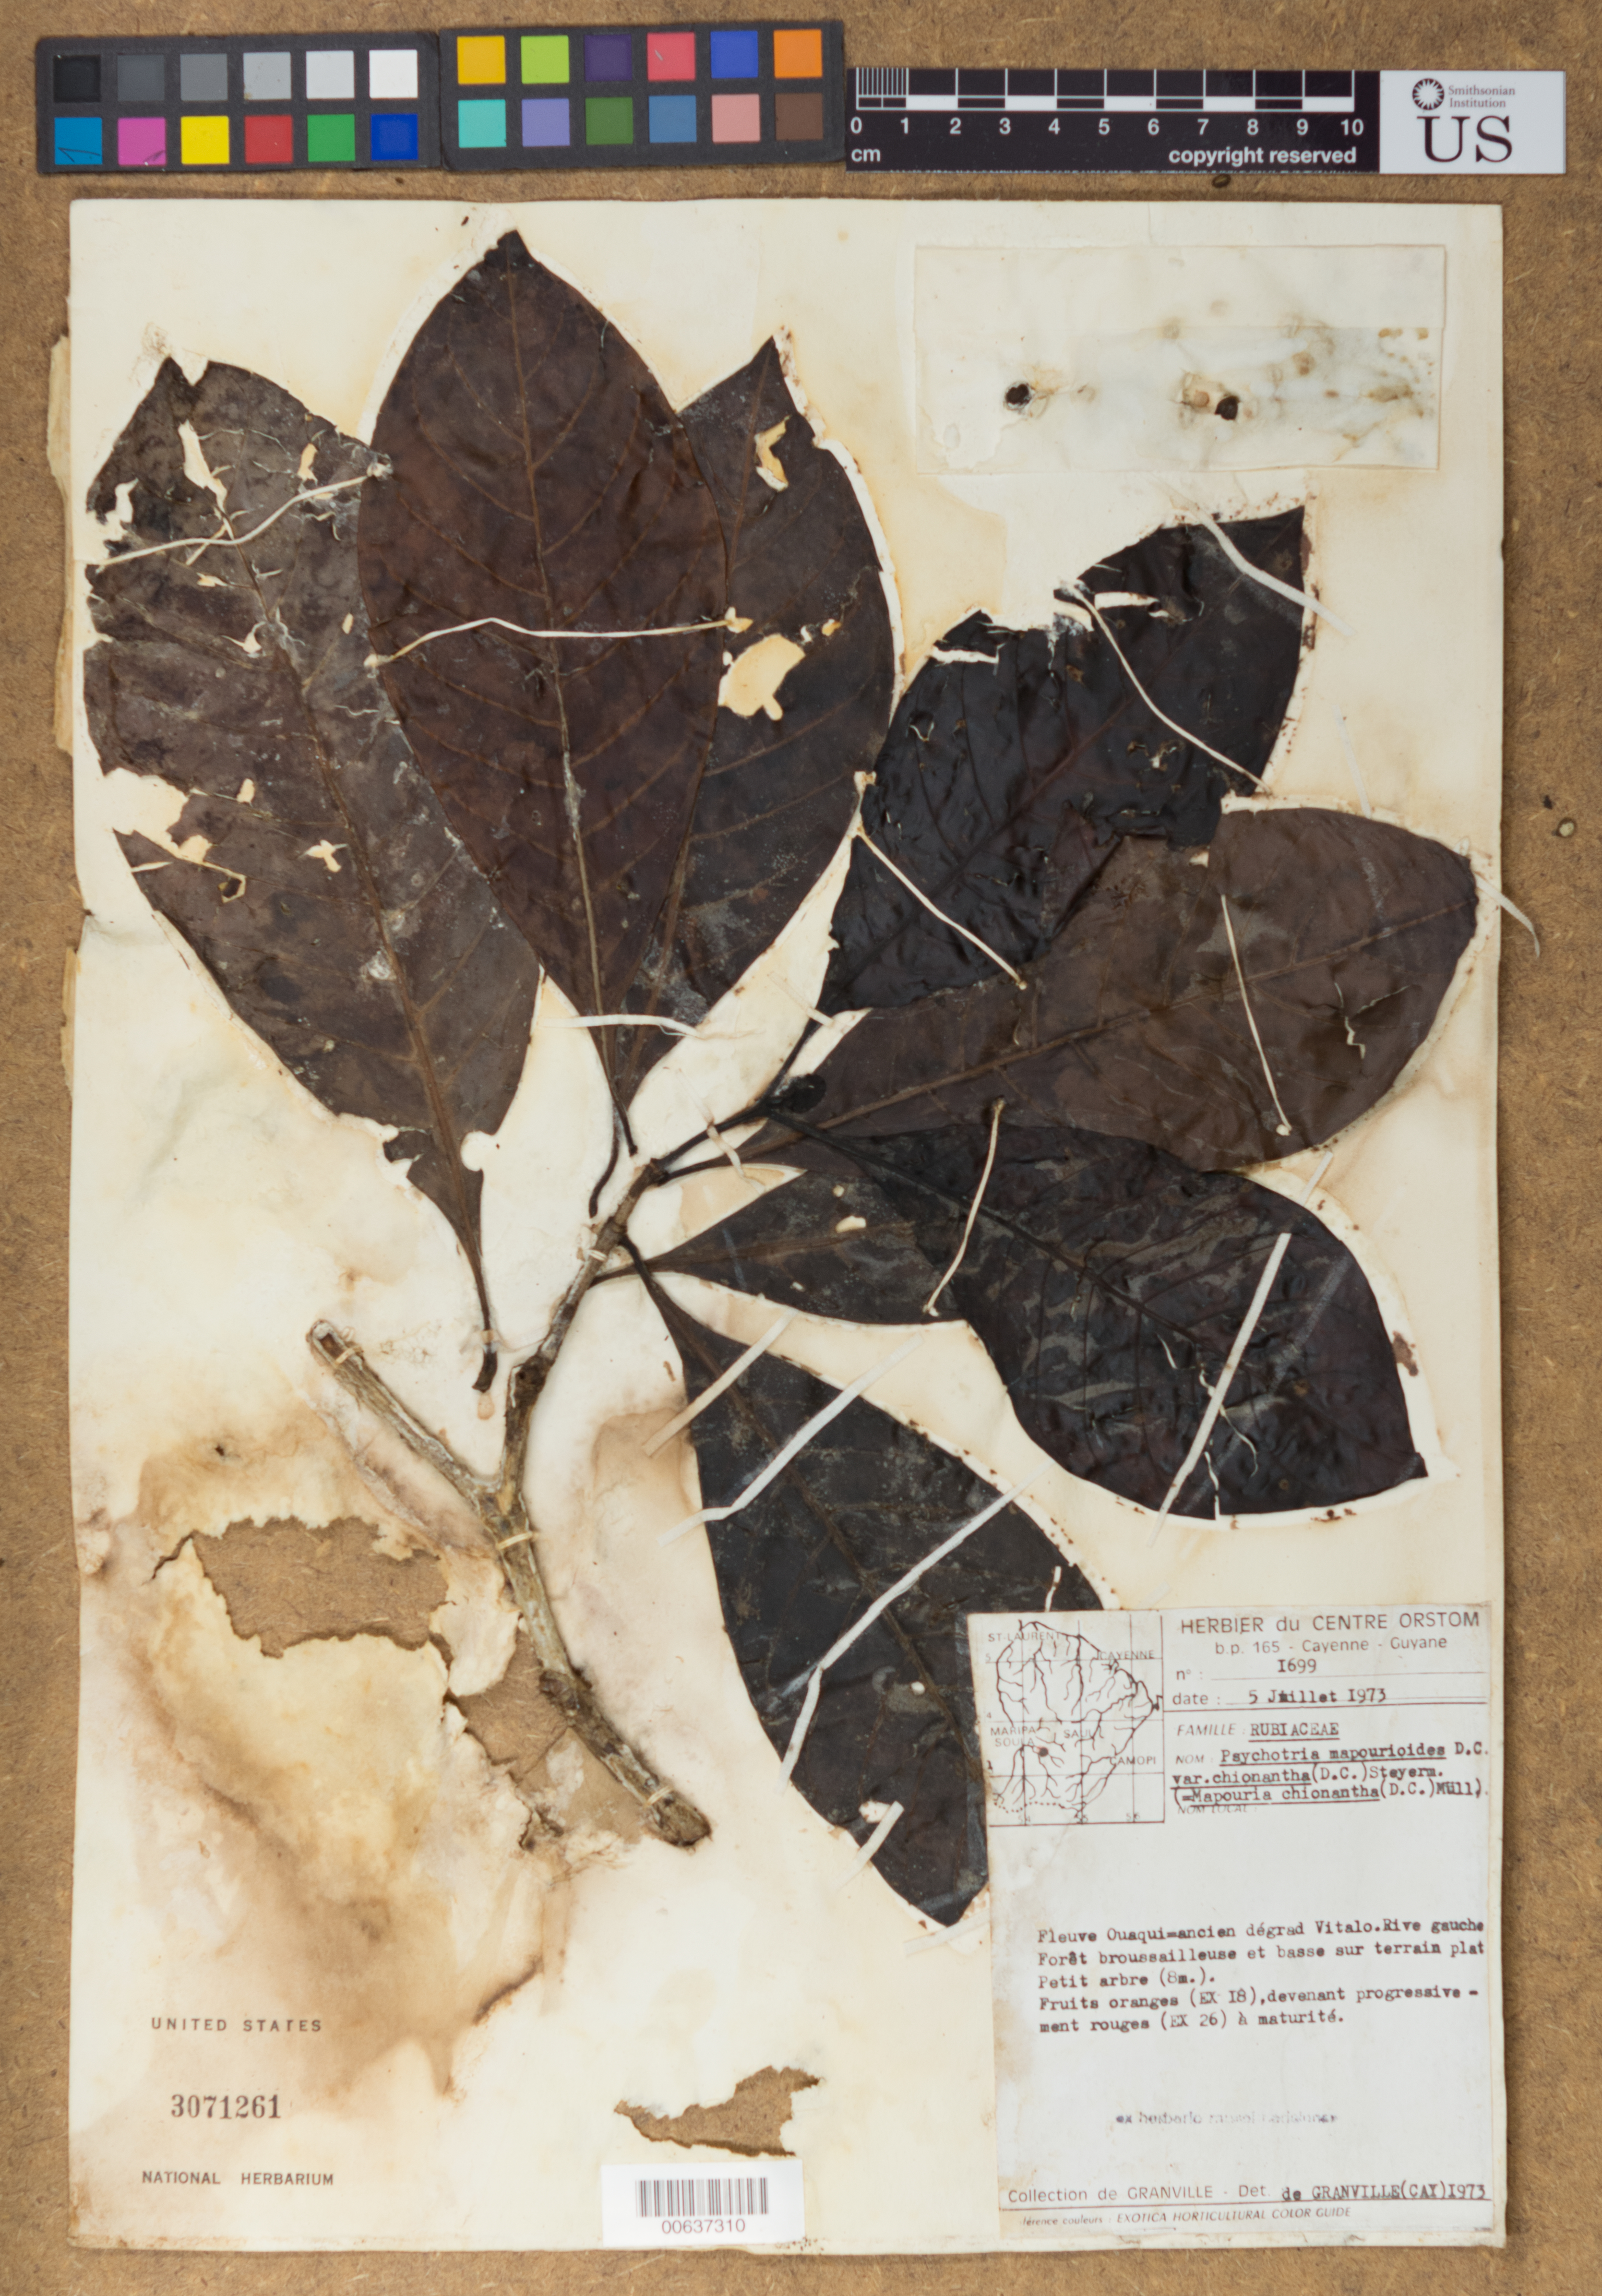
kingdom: Plantae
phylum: Tracheophyta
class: Magnoliopsida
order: Gentianales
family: Rubiaceae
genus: Psychotria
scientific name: Psychotria mapourioides var. chionantha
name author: (DC.) Steyerm.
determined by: Granville, J. J. de, (CAY), Institut de Recherche pour le Developpement (IRD) (FRENCH GUIANA)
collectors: J.-J. de Granville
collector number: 1699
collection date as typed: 5-Jul-73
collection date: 1973-07-05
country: French Guiana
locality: Fleuve Ouaqui, ancien Dégrad Vitalo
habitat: Foret broussailleuse et basse sur terrain plat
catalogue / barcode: US 3071261